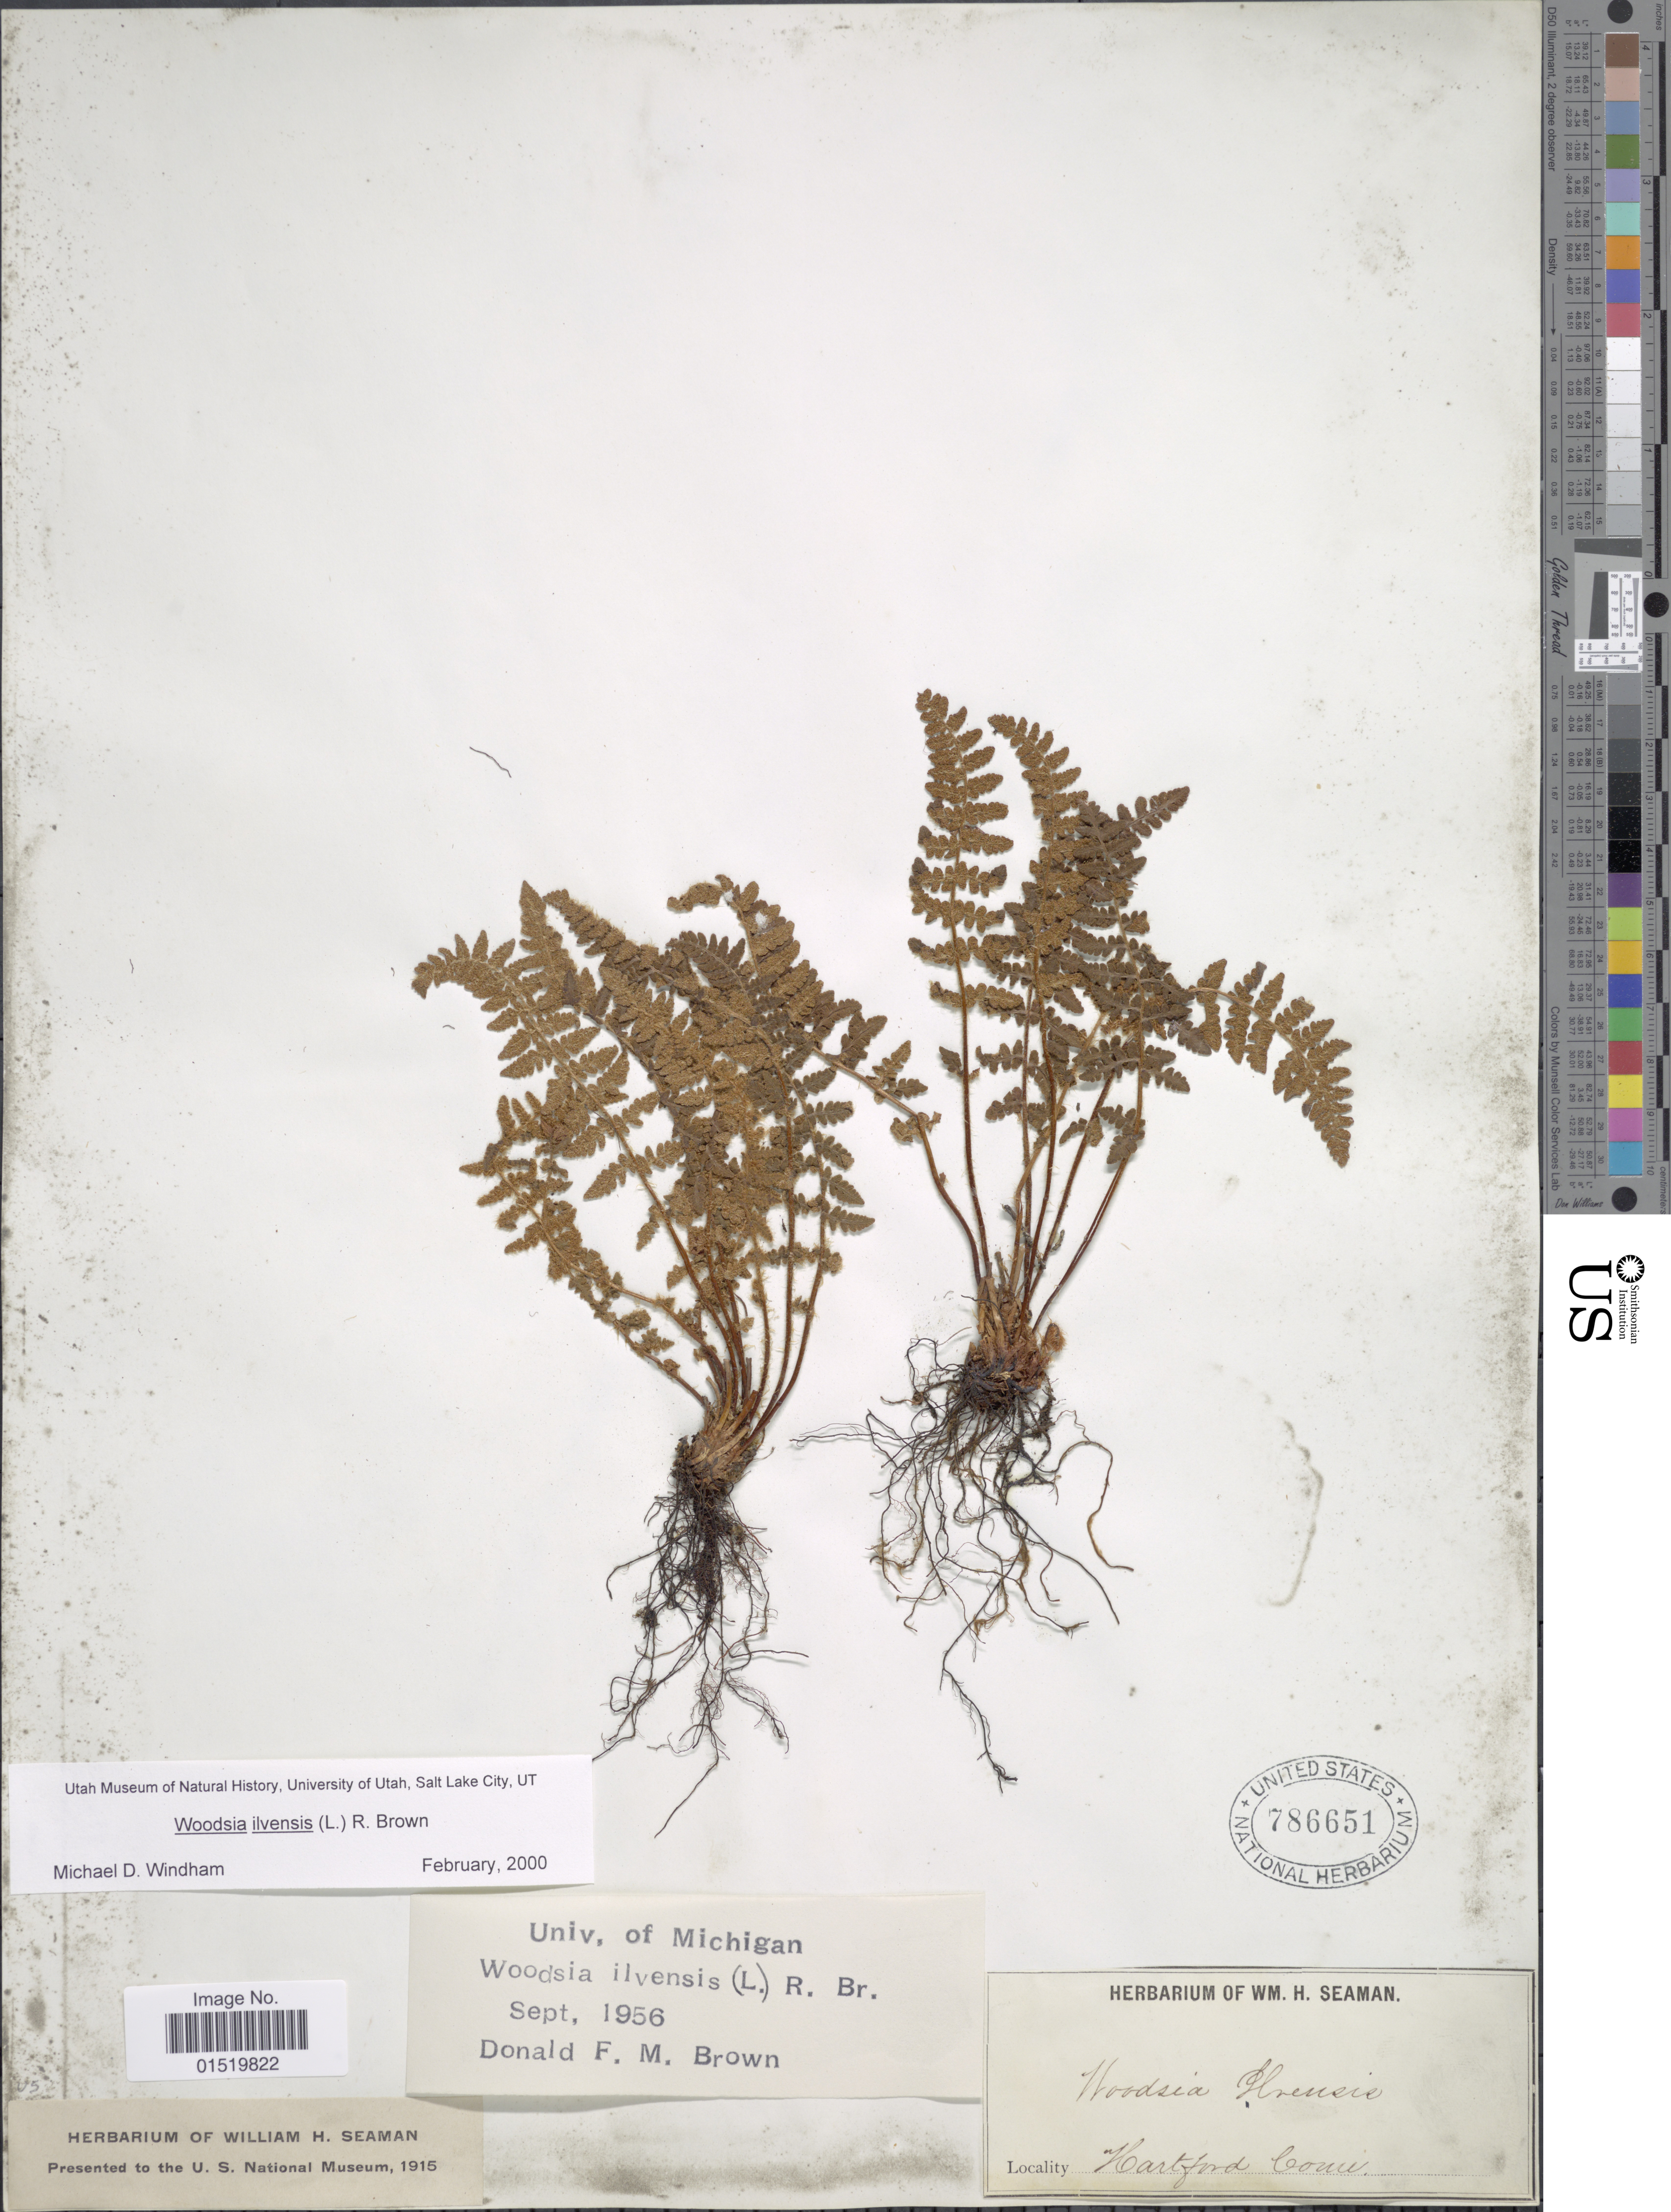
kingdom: Plantae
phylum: Tracheophyta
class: Polypodiopsida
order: Polypodiales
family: Woodsiaceae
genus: Woodsia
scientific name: Woodsia ilvensis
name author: (L.) R. Br.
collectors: ex herb. Seaman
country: United States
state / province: Connecticut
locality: Hartford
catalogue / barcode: US 786651